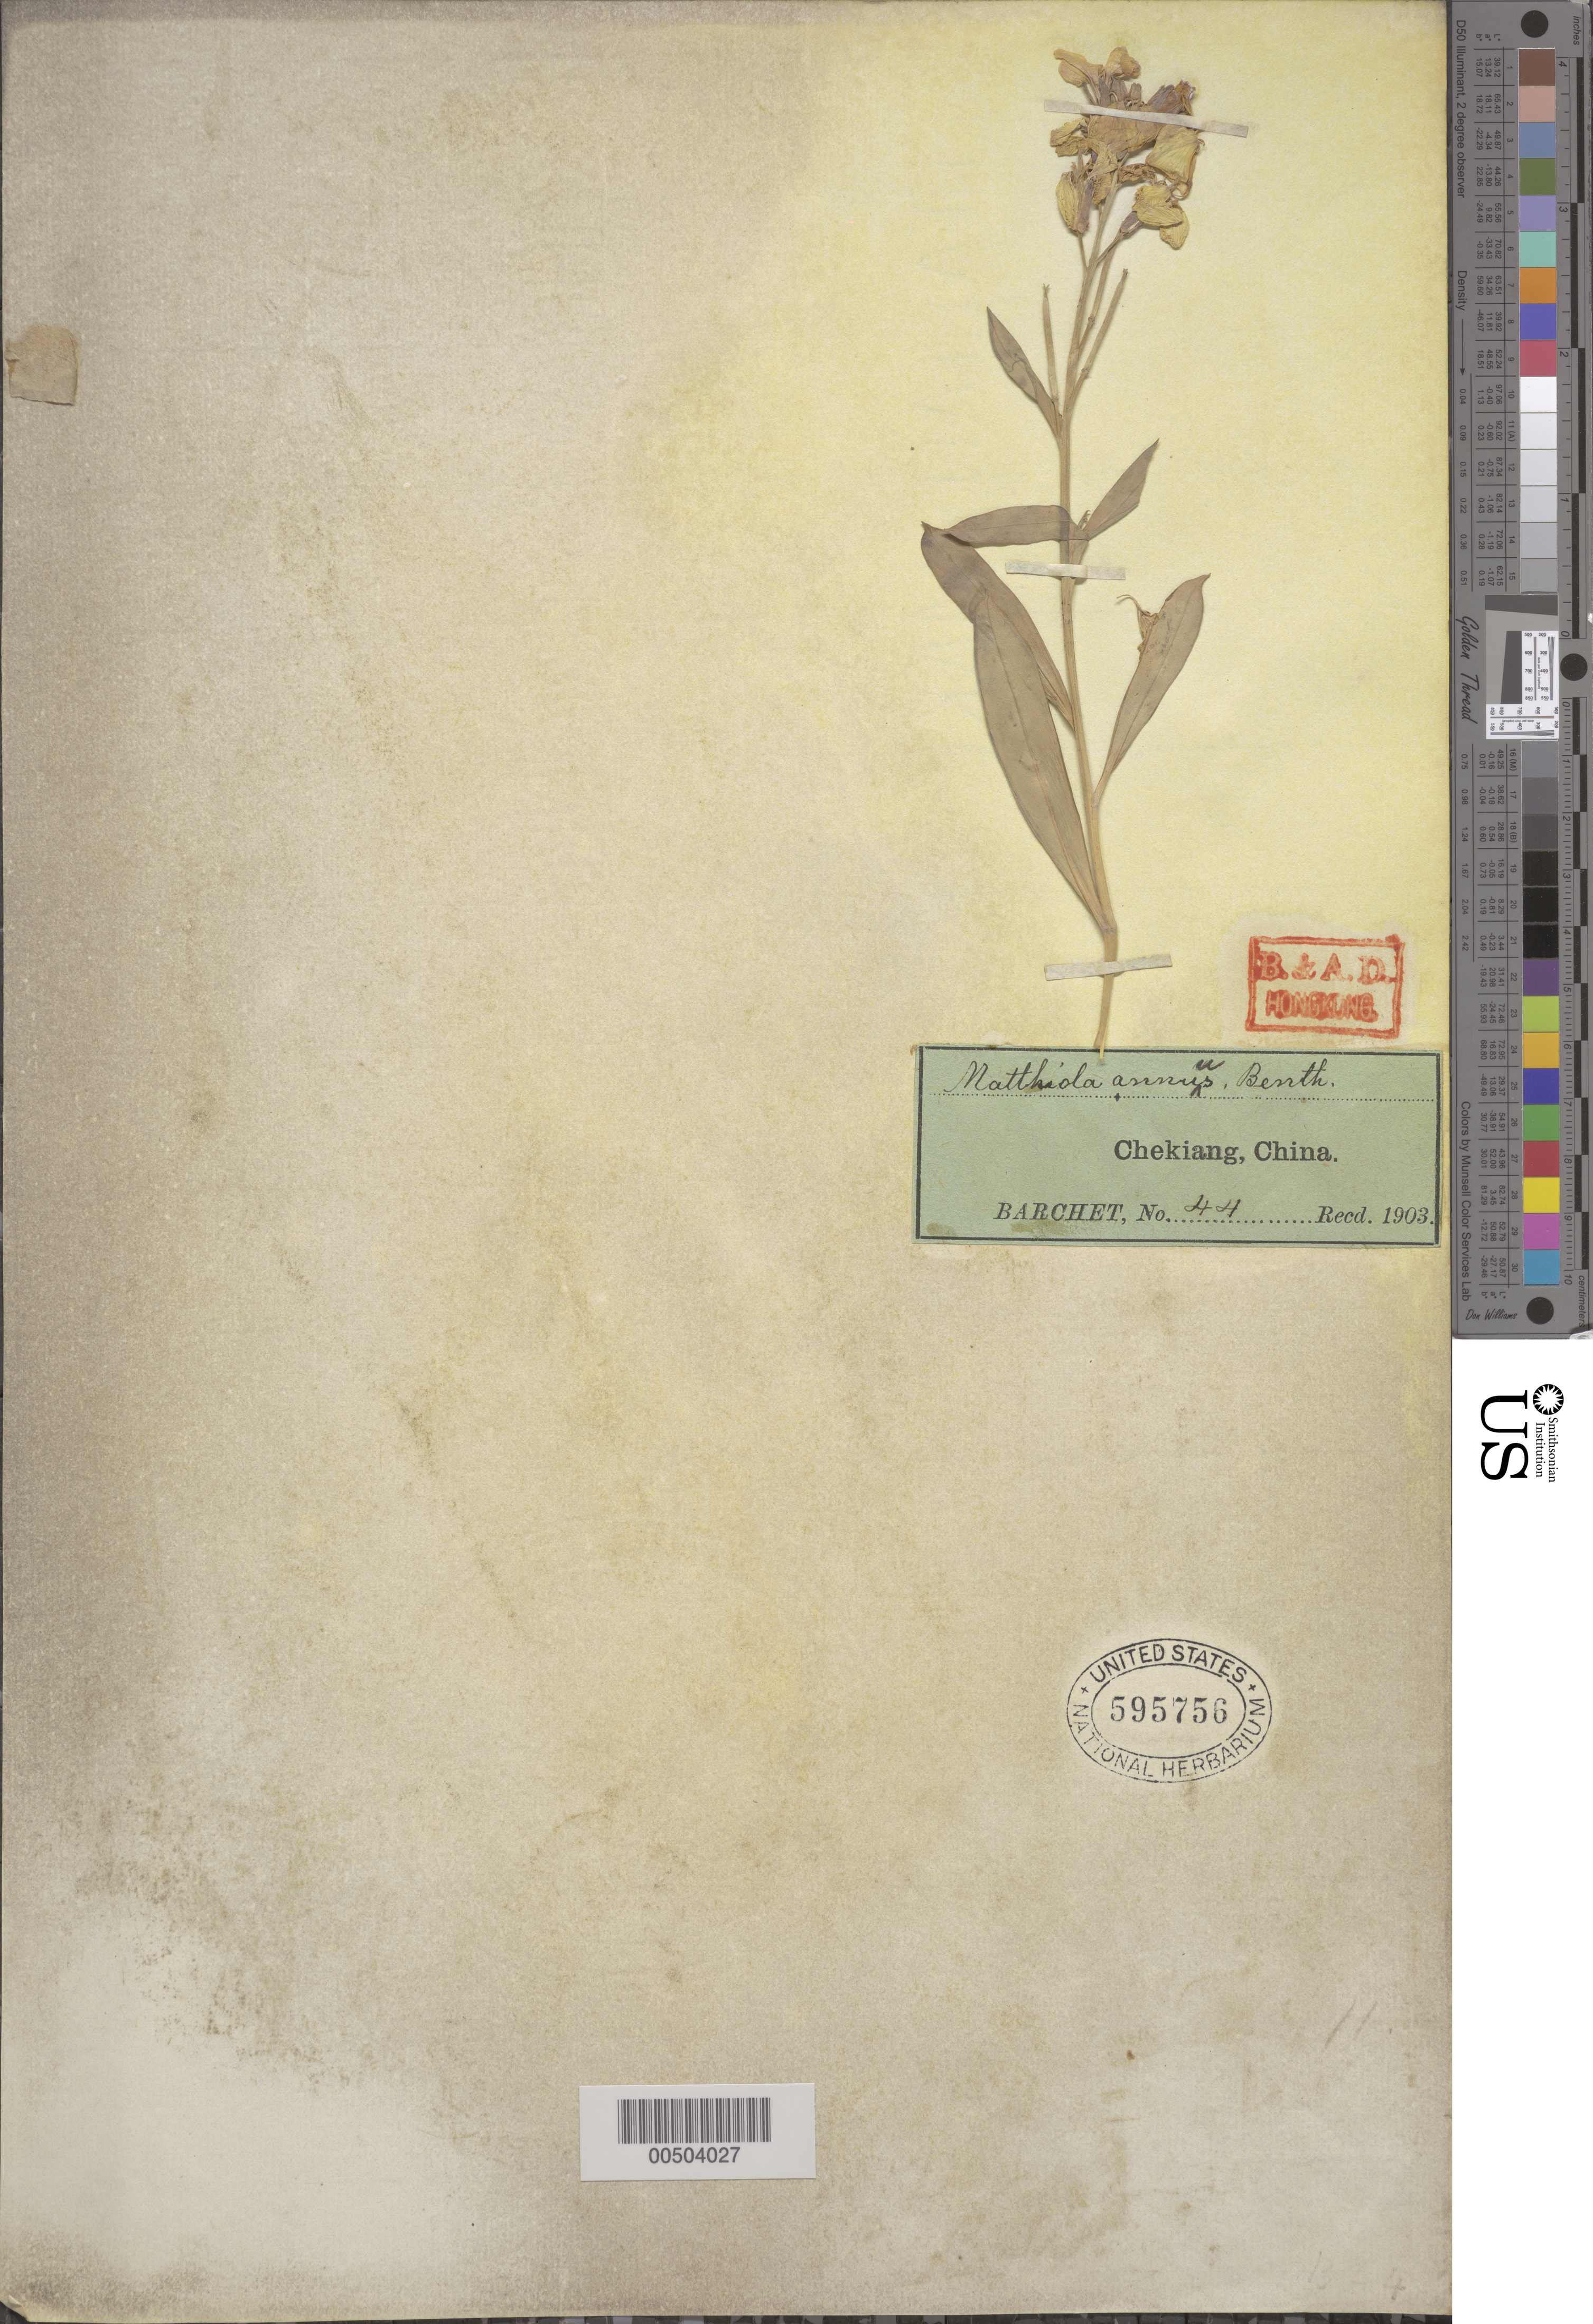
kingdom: Plantae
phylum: Tracheophyta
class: Magnoliopsida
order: Brassicales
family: Brassicaceae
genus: Matthiola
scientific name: Matthiola annua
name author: Benth.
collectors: S. P. Barchet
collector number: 44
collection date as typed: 1903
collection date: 1903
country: China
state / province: Zhejiang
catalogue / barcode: US 595756